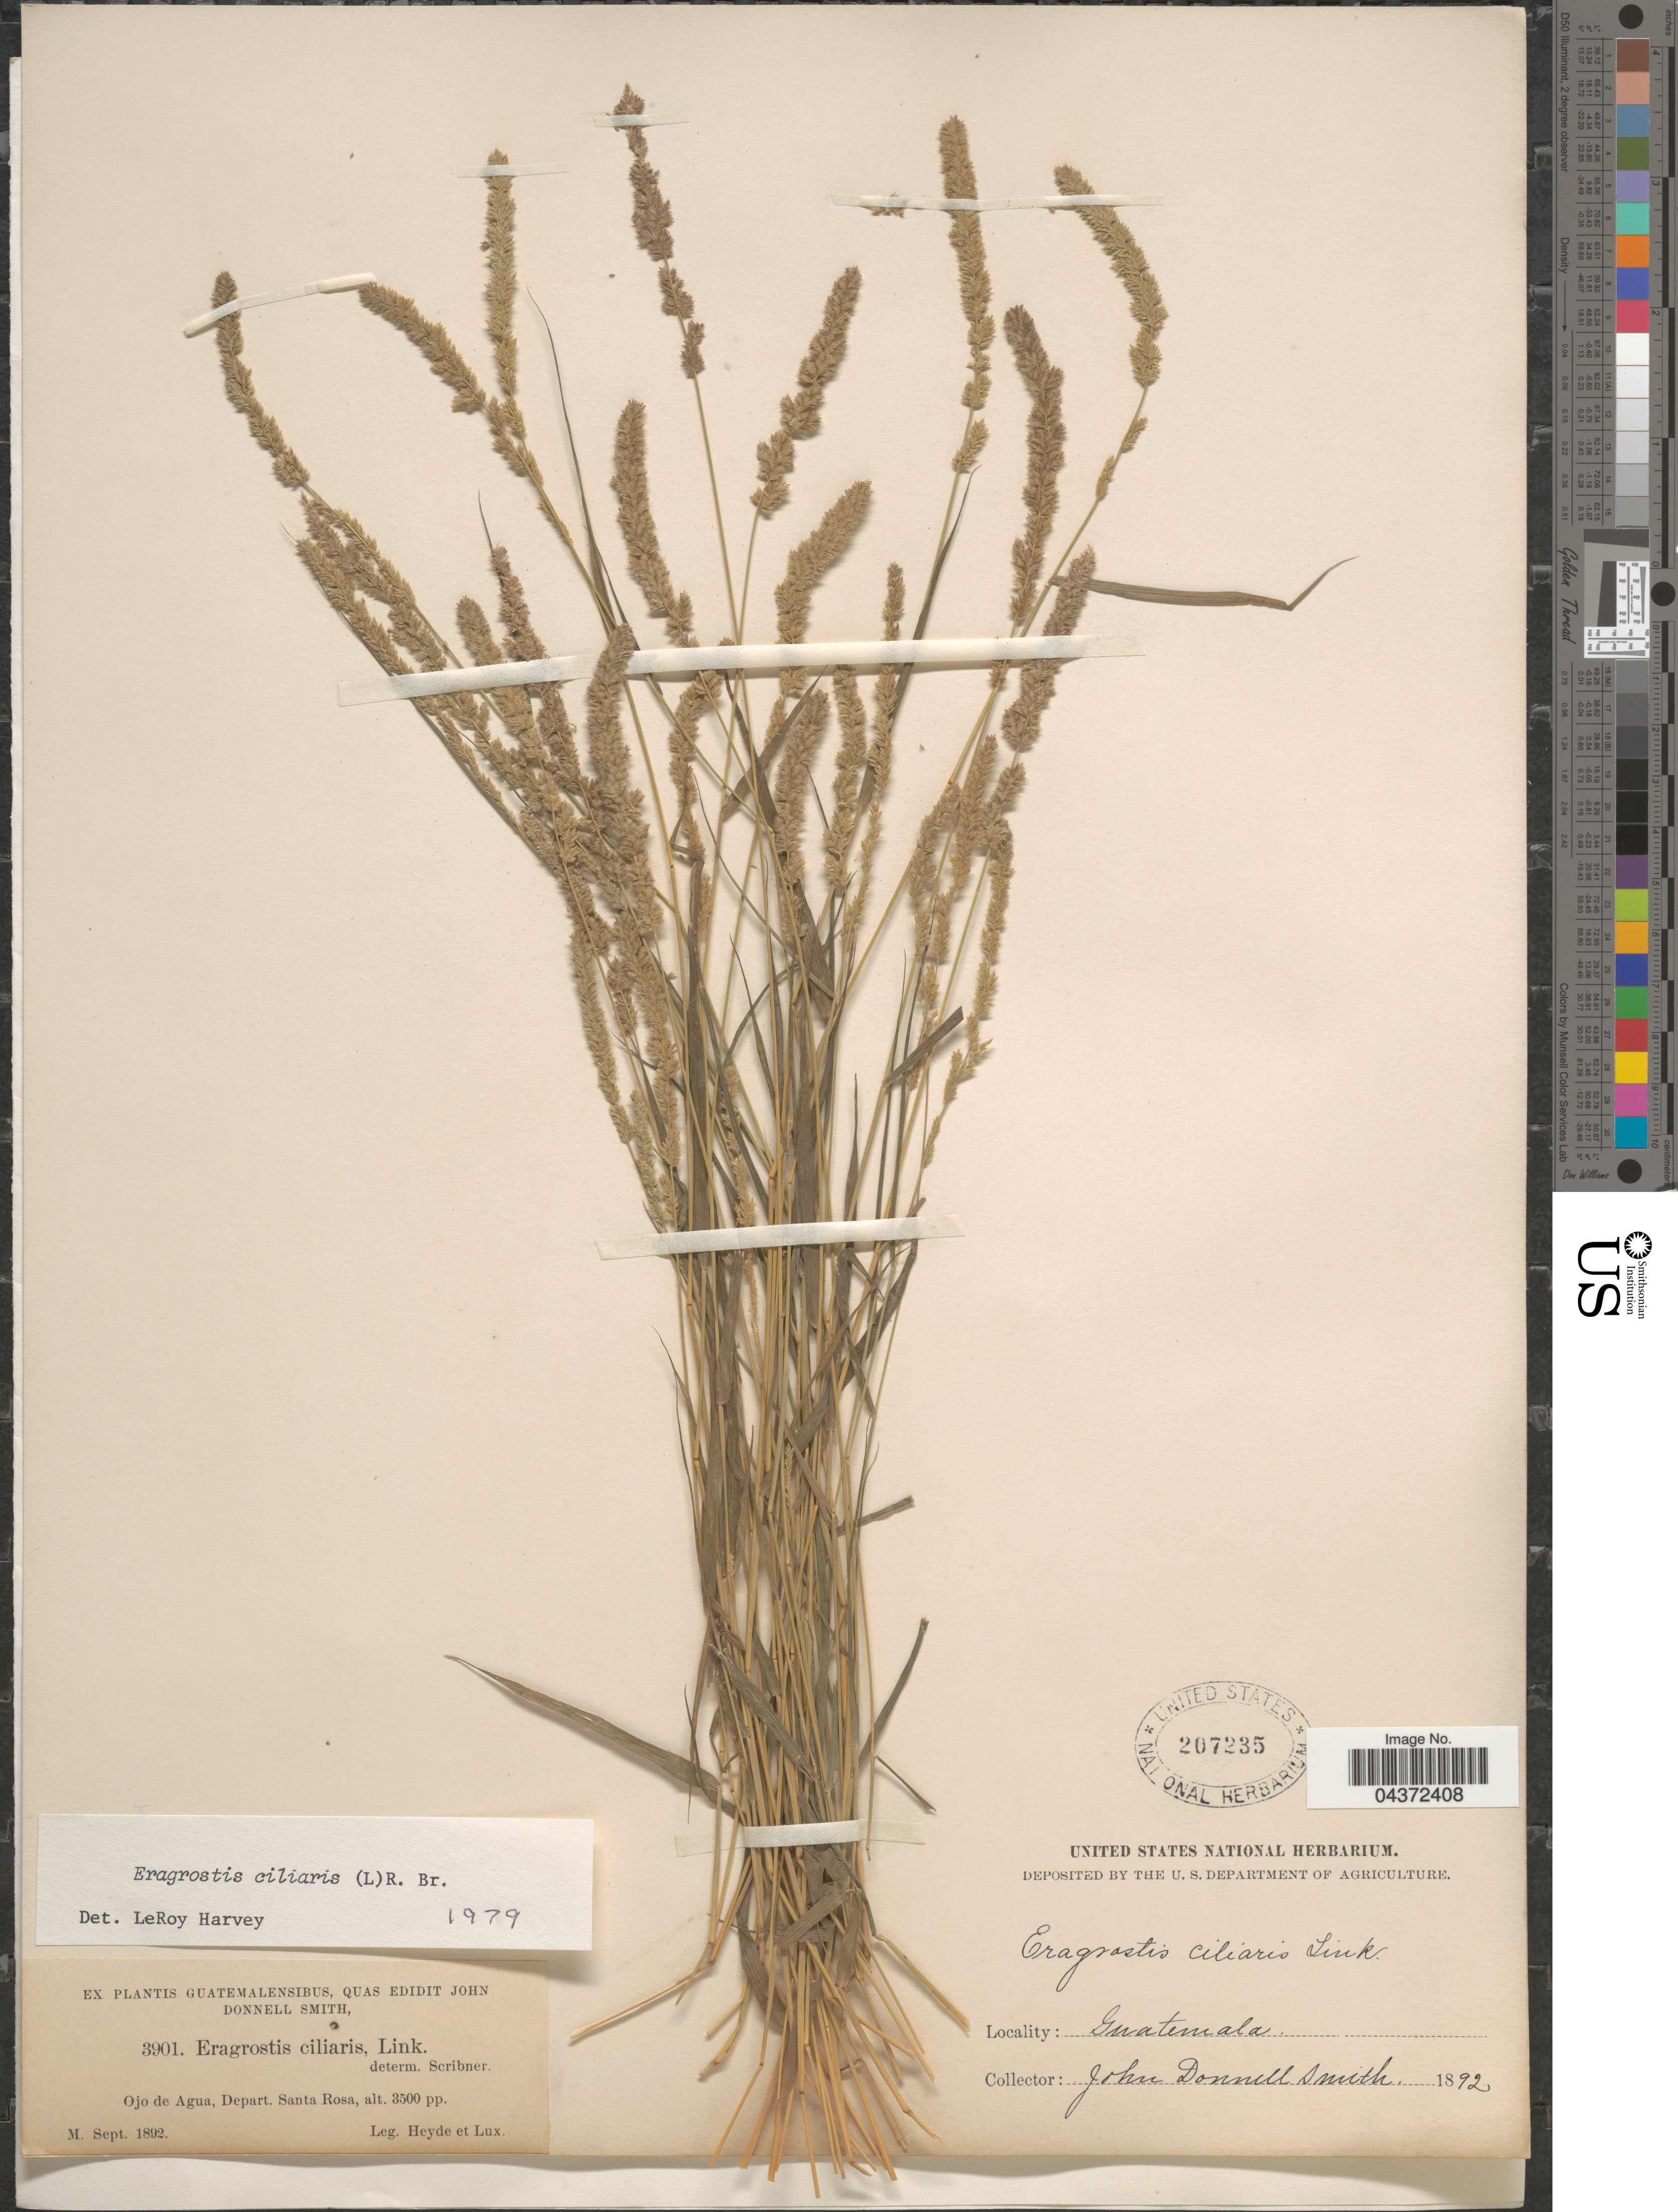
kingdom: Plantae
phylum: Tracheophyta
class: Liliopsida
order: Poales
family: Poaceae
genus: Eragrostis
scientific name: Eragrostis ciliaris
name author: (L.) R. Br.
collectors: Heyde, Lux & J. Donnell Smith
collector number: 3901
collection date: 1892-09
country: Guatemala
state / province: Santa Rosa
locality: Ojo de Agua, Depart. Santa Rosa.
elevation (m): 1067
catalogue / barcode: US 207235